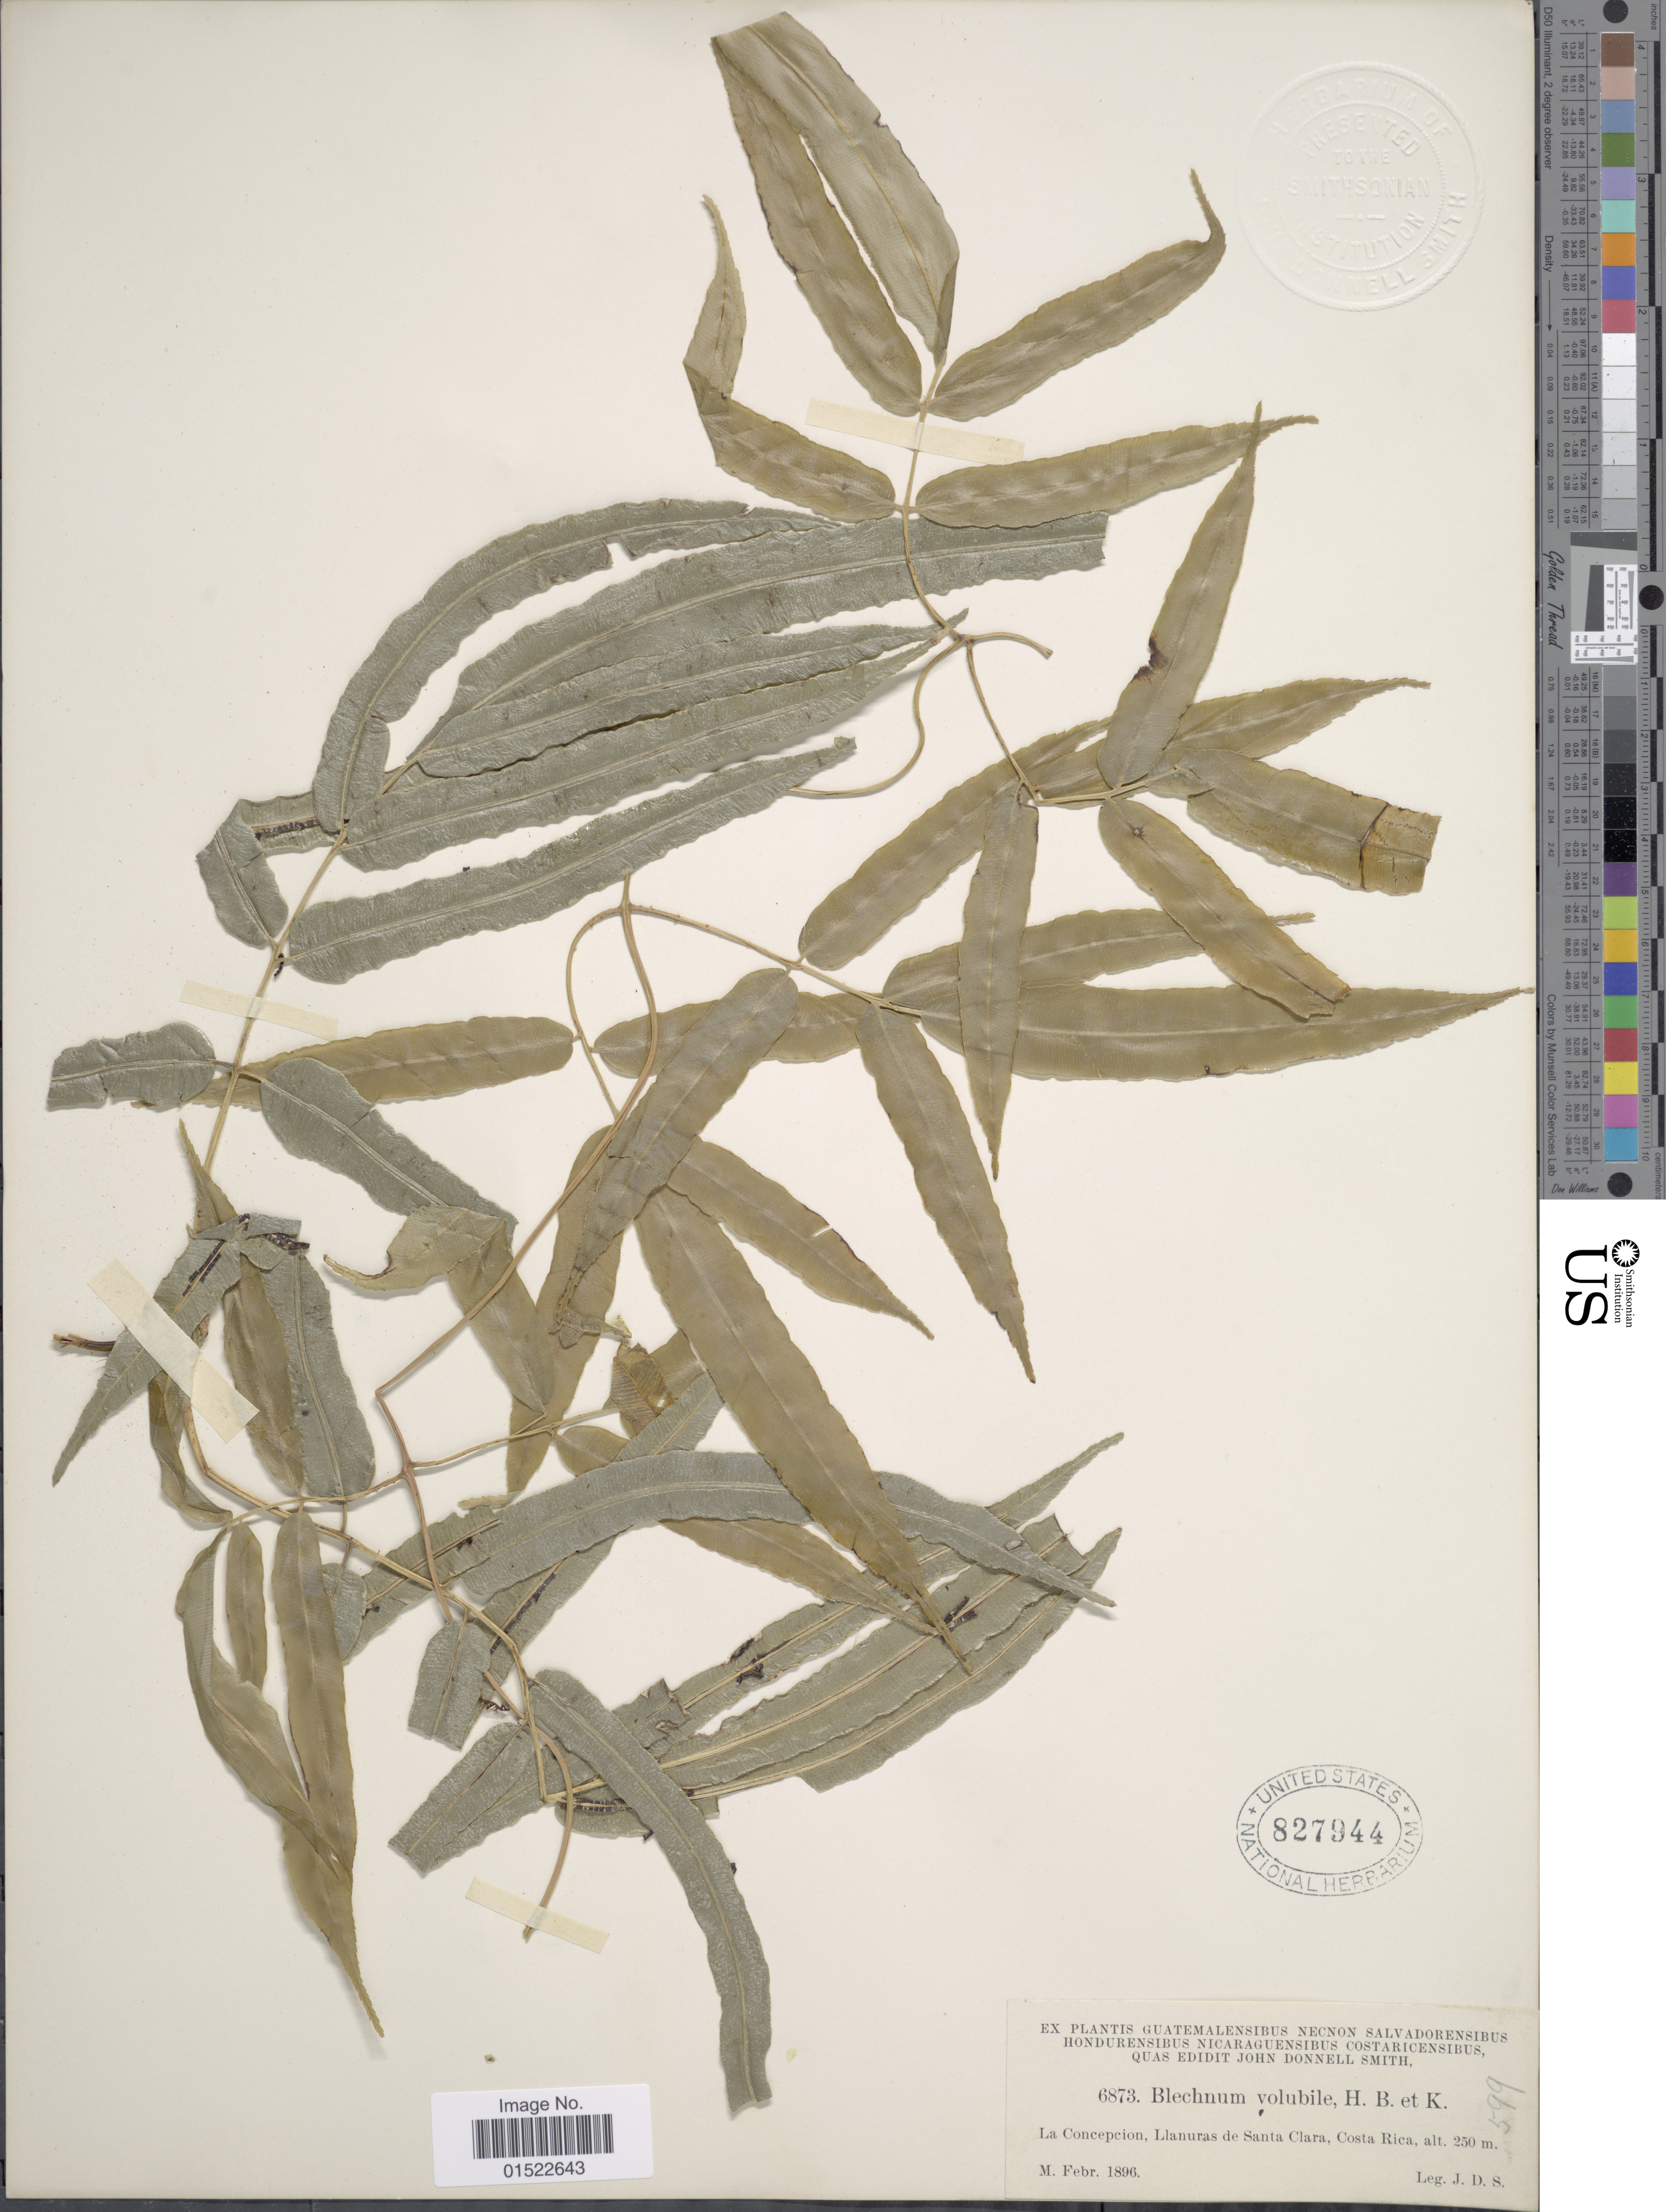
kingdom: Plantae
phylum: Tracheophyta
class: Polypodiopsida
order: Polypodiales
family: Blechnaceae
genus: Salpichlaena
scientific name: Salpichlaena volubilis subsp. volubilis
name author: (Kaulf.) J. Sm.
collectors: J. Donnell Smith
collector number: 6873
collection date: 1896-02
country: Costa Rica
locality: La Conception, Llanuras de Sant Clara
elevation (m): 250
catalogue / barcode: US 827944